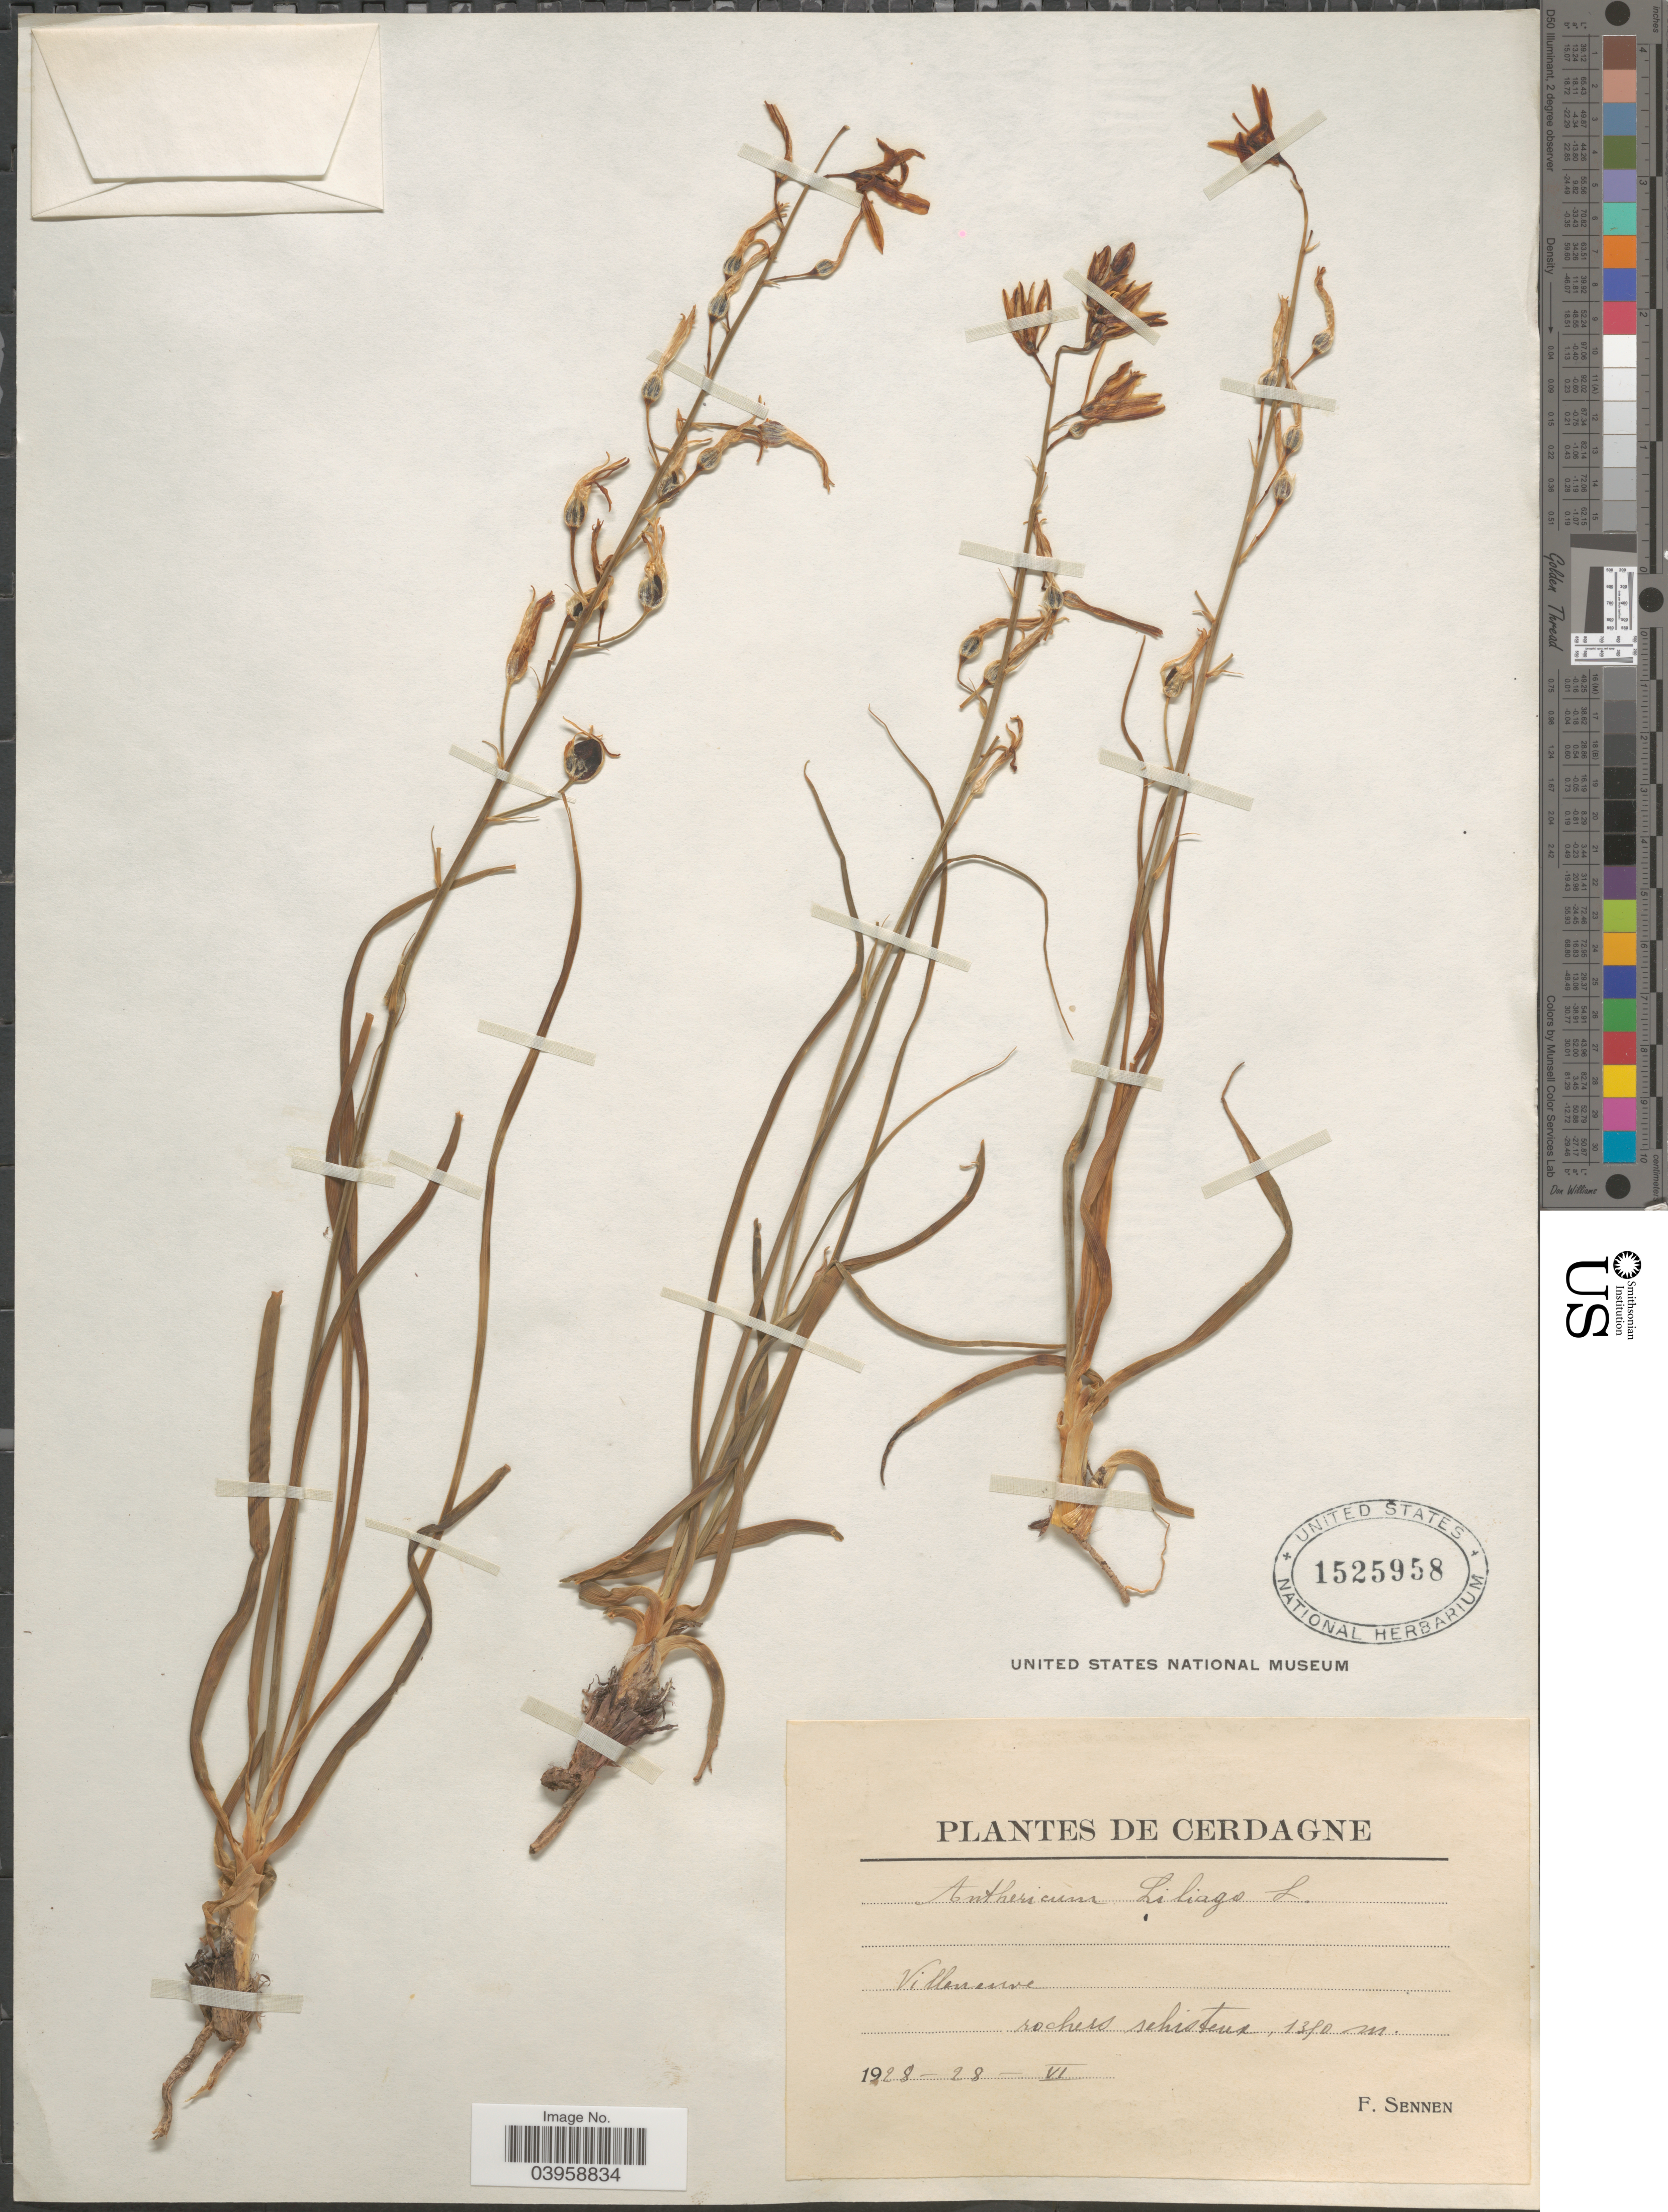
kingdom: Plantae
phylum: Tracheophyta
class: Liliopsida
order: Asparagales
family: Asparagaceae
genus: Anthericum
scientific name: Anthericum liliago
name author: L.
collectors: E. Sennen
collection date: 1928-06-28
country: Spain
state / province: Islas Baleares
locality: Cerdagne. Villeneuve rochers schisteus.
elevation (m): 1380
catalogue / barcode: US 1525958